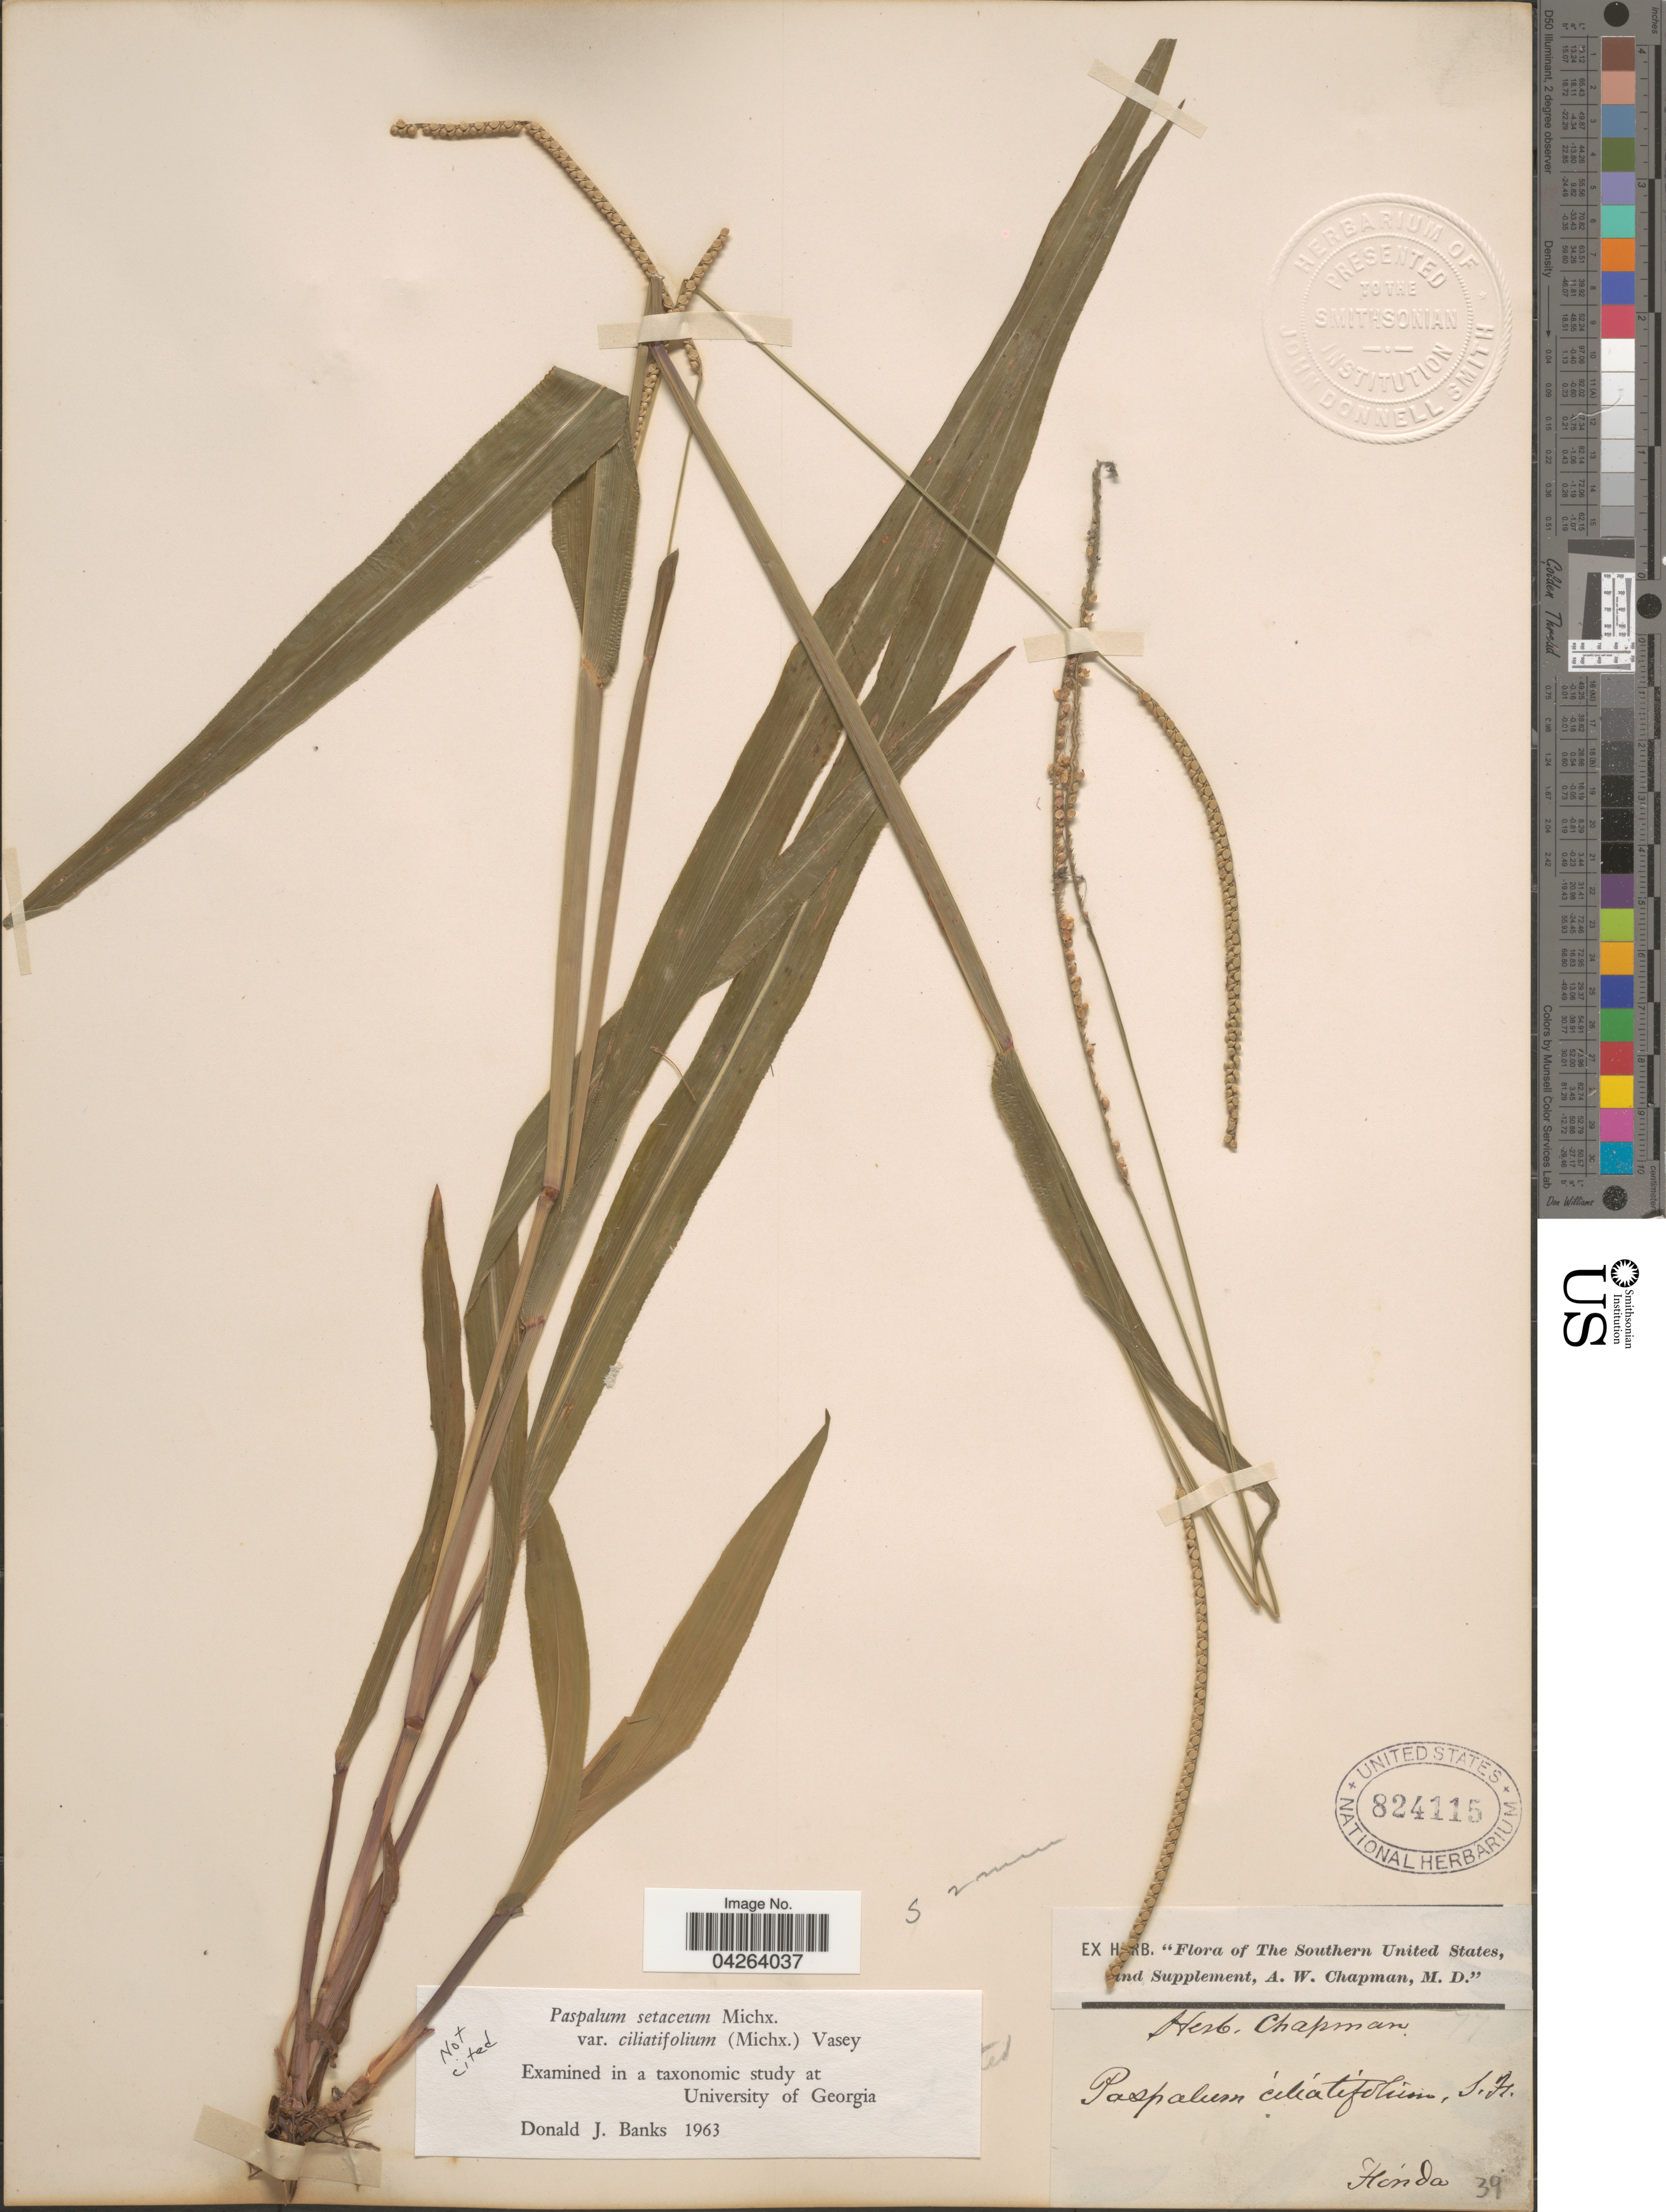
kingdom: Plantae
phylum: Tracheophyta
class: Liliopsida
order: Poales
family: Poaceae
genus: Paspalum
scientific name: Paspalum setaceum var. ciliatifolium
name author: (Michx.) Vasey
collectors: ex herb. Chapman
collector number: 39?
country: United States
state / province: Florida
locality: The Southern United States.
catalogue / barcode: US 824115